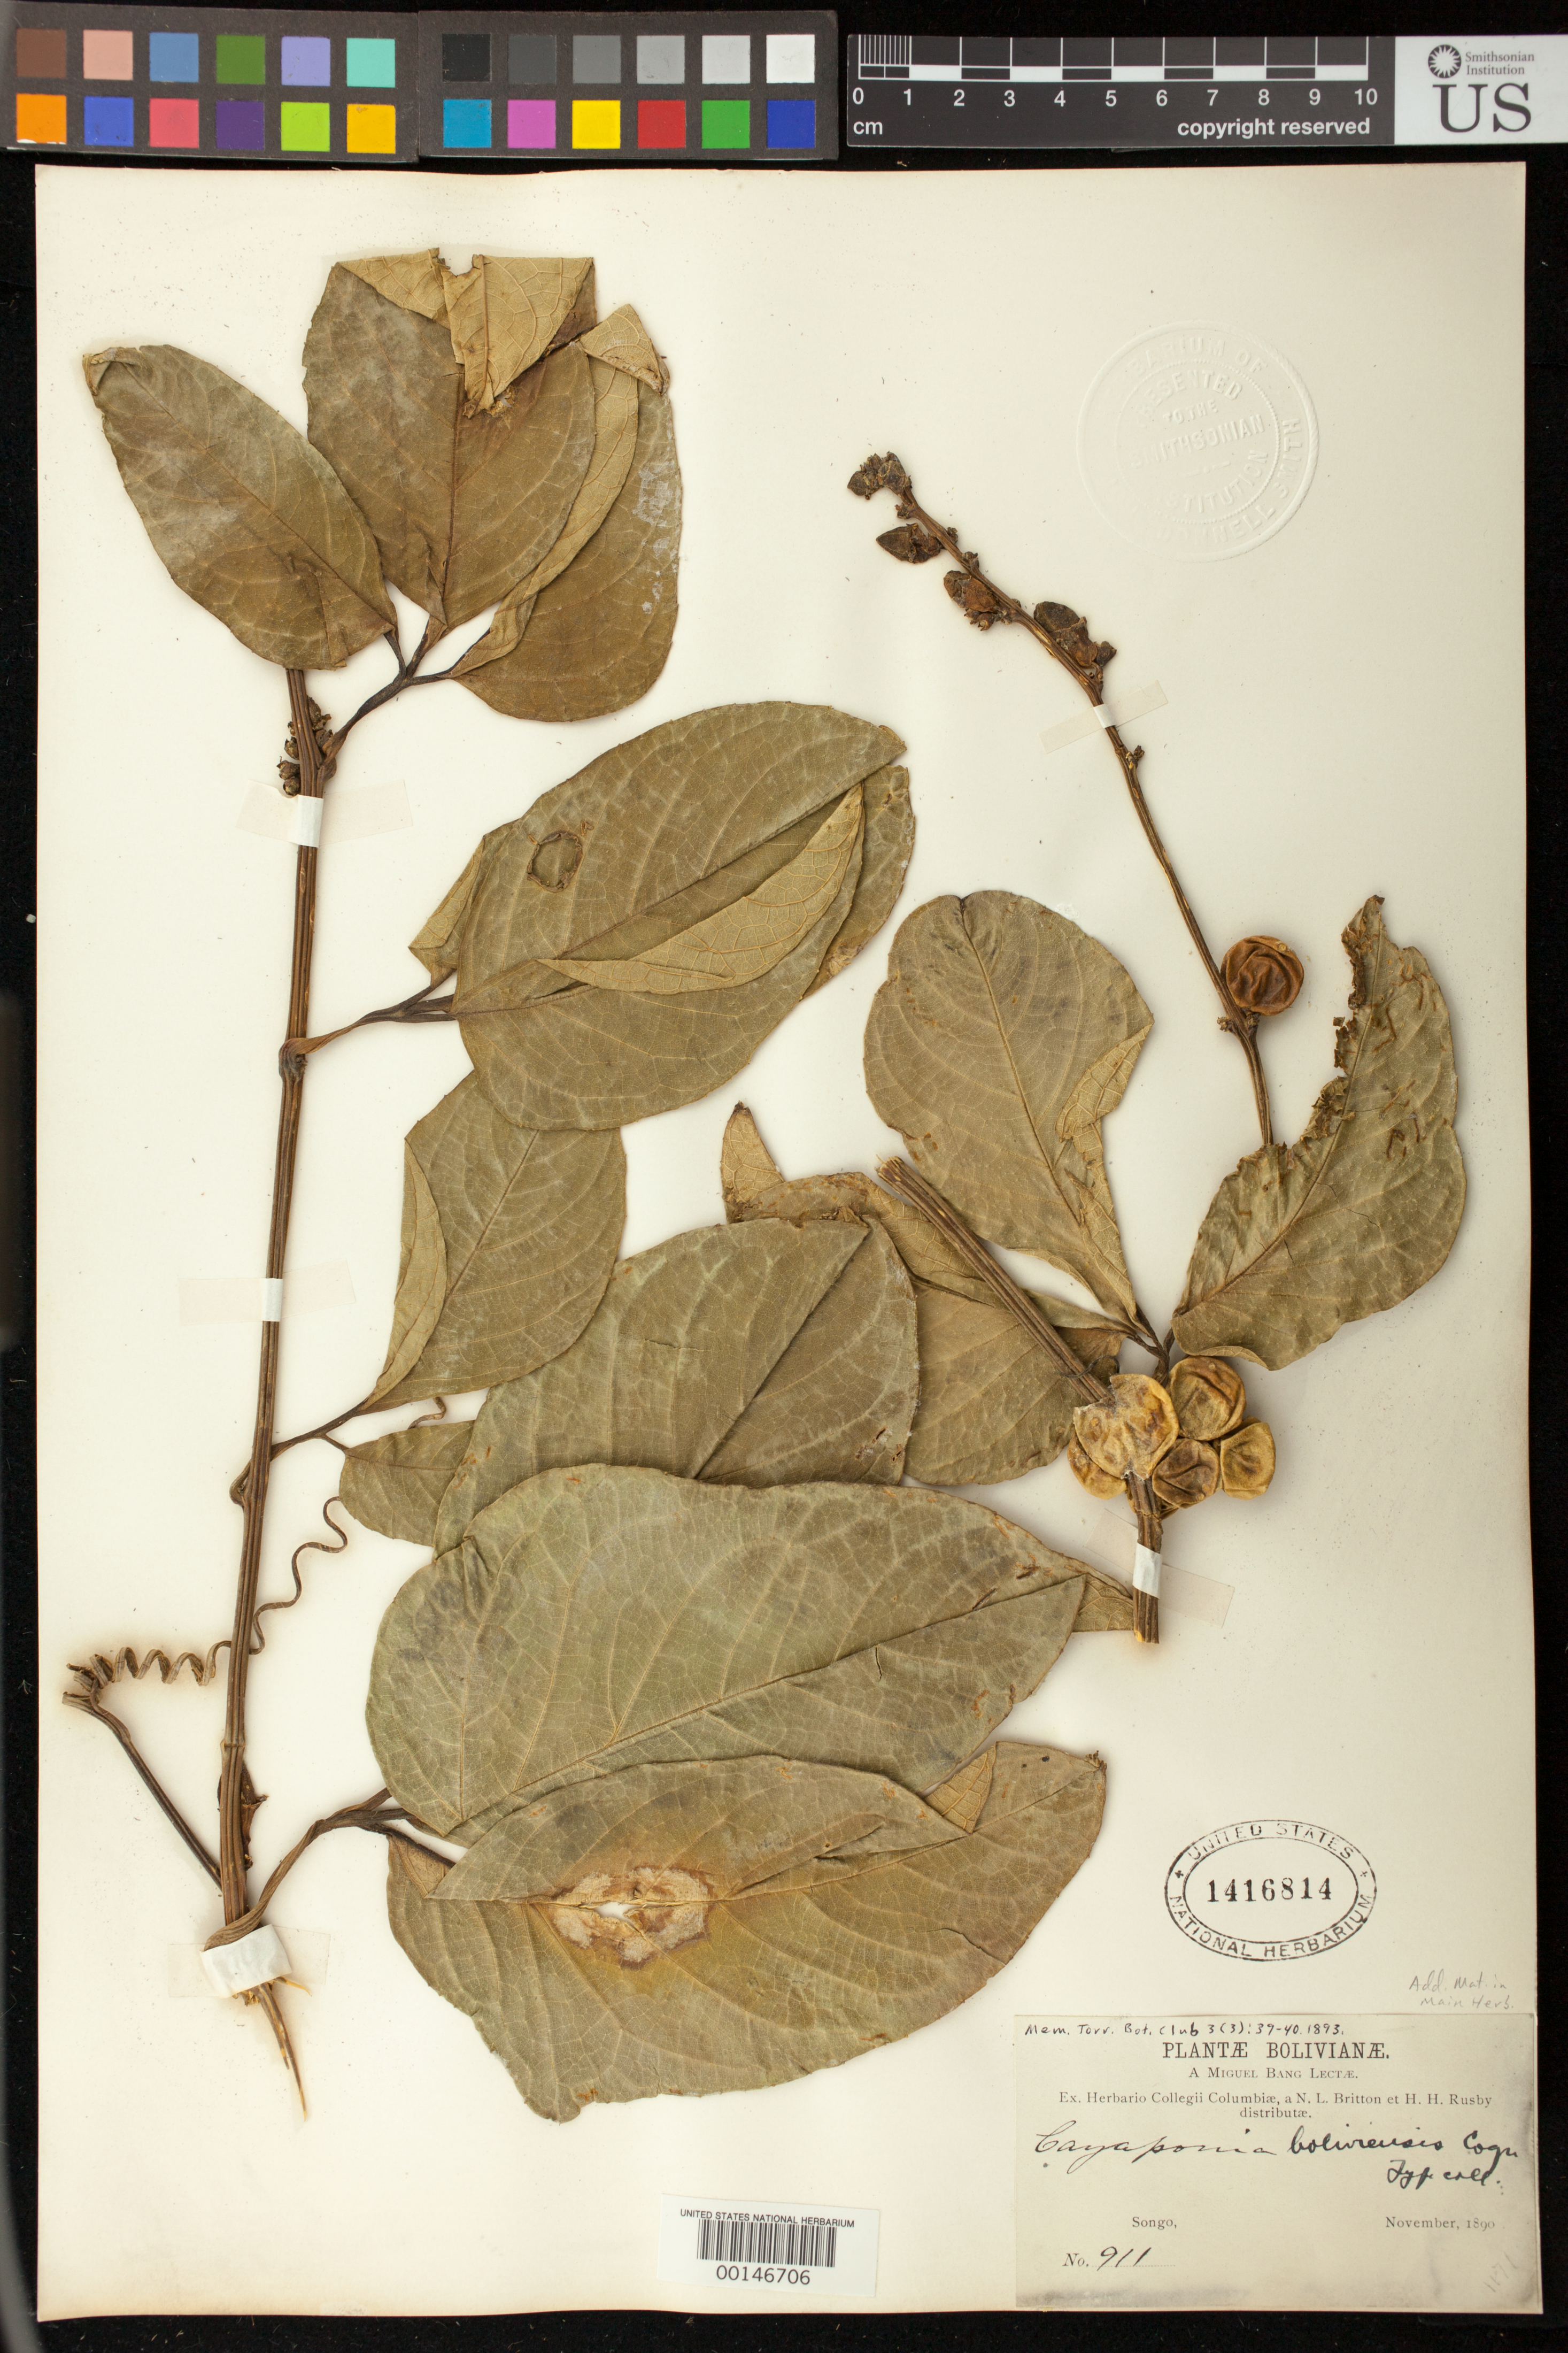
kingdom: Plantae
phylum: Tracheophyta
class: Magnoliopsida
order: Cucurbitales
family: Cucurbitaceae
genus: Cayaponia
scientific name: Cayaponia boliviensis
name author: Cogn. ex Rusby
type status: Isotype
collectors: M. Bang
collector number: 911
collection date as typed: Nov 1890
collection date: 1890-11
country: Bolivia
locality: Songo.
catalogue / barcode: US 1416814